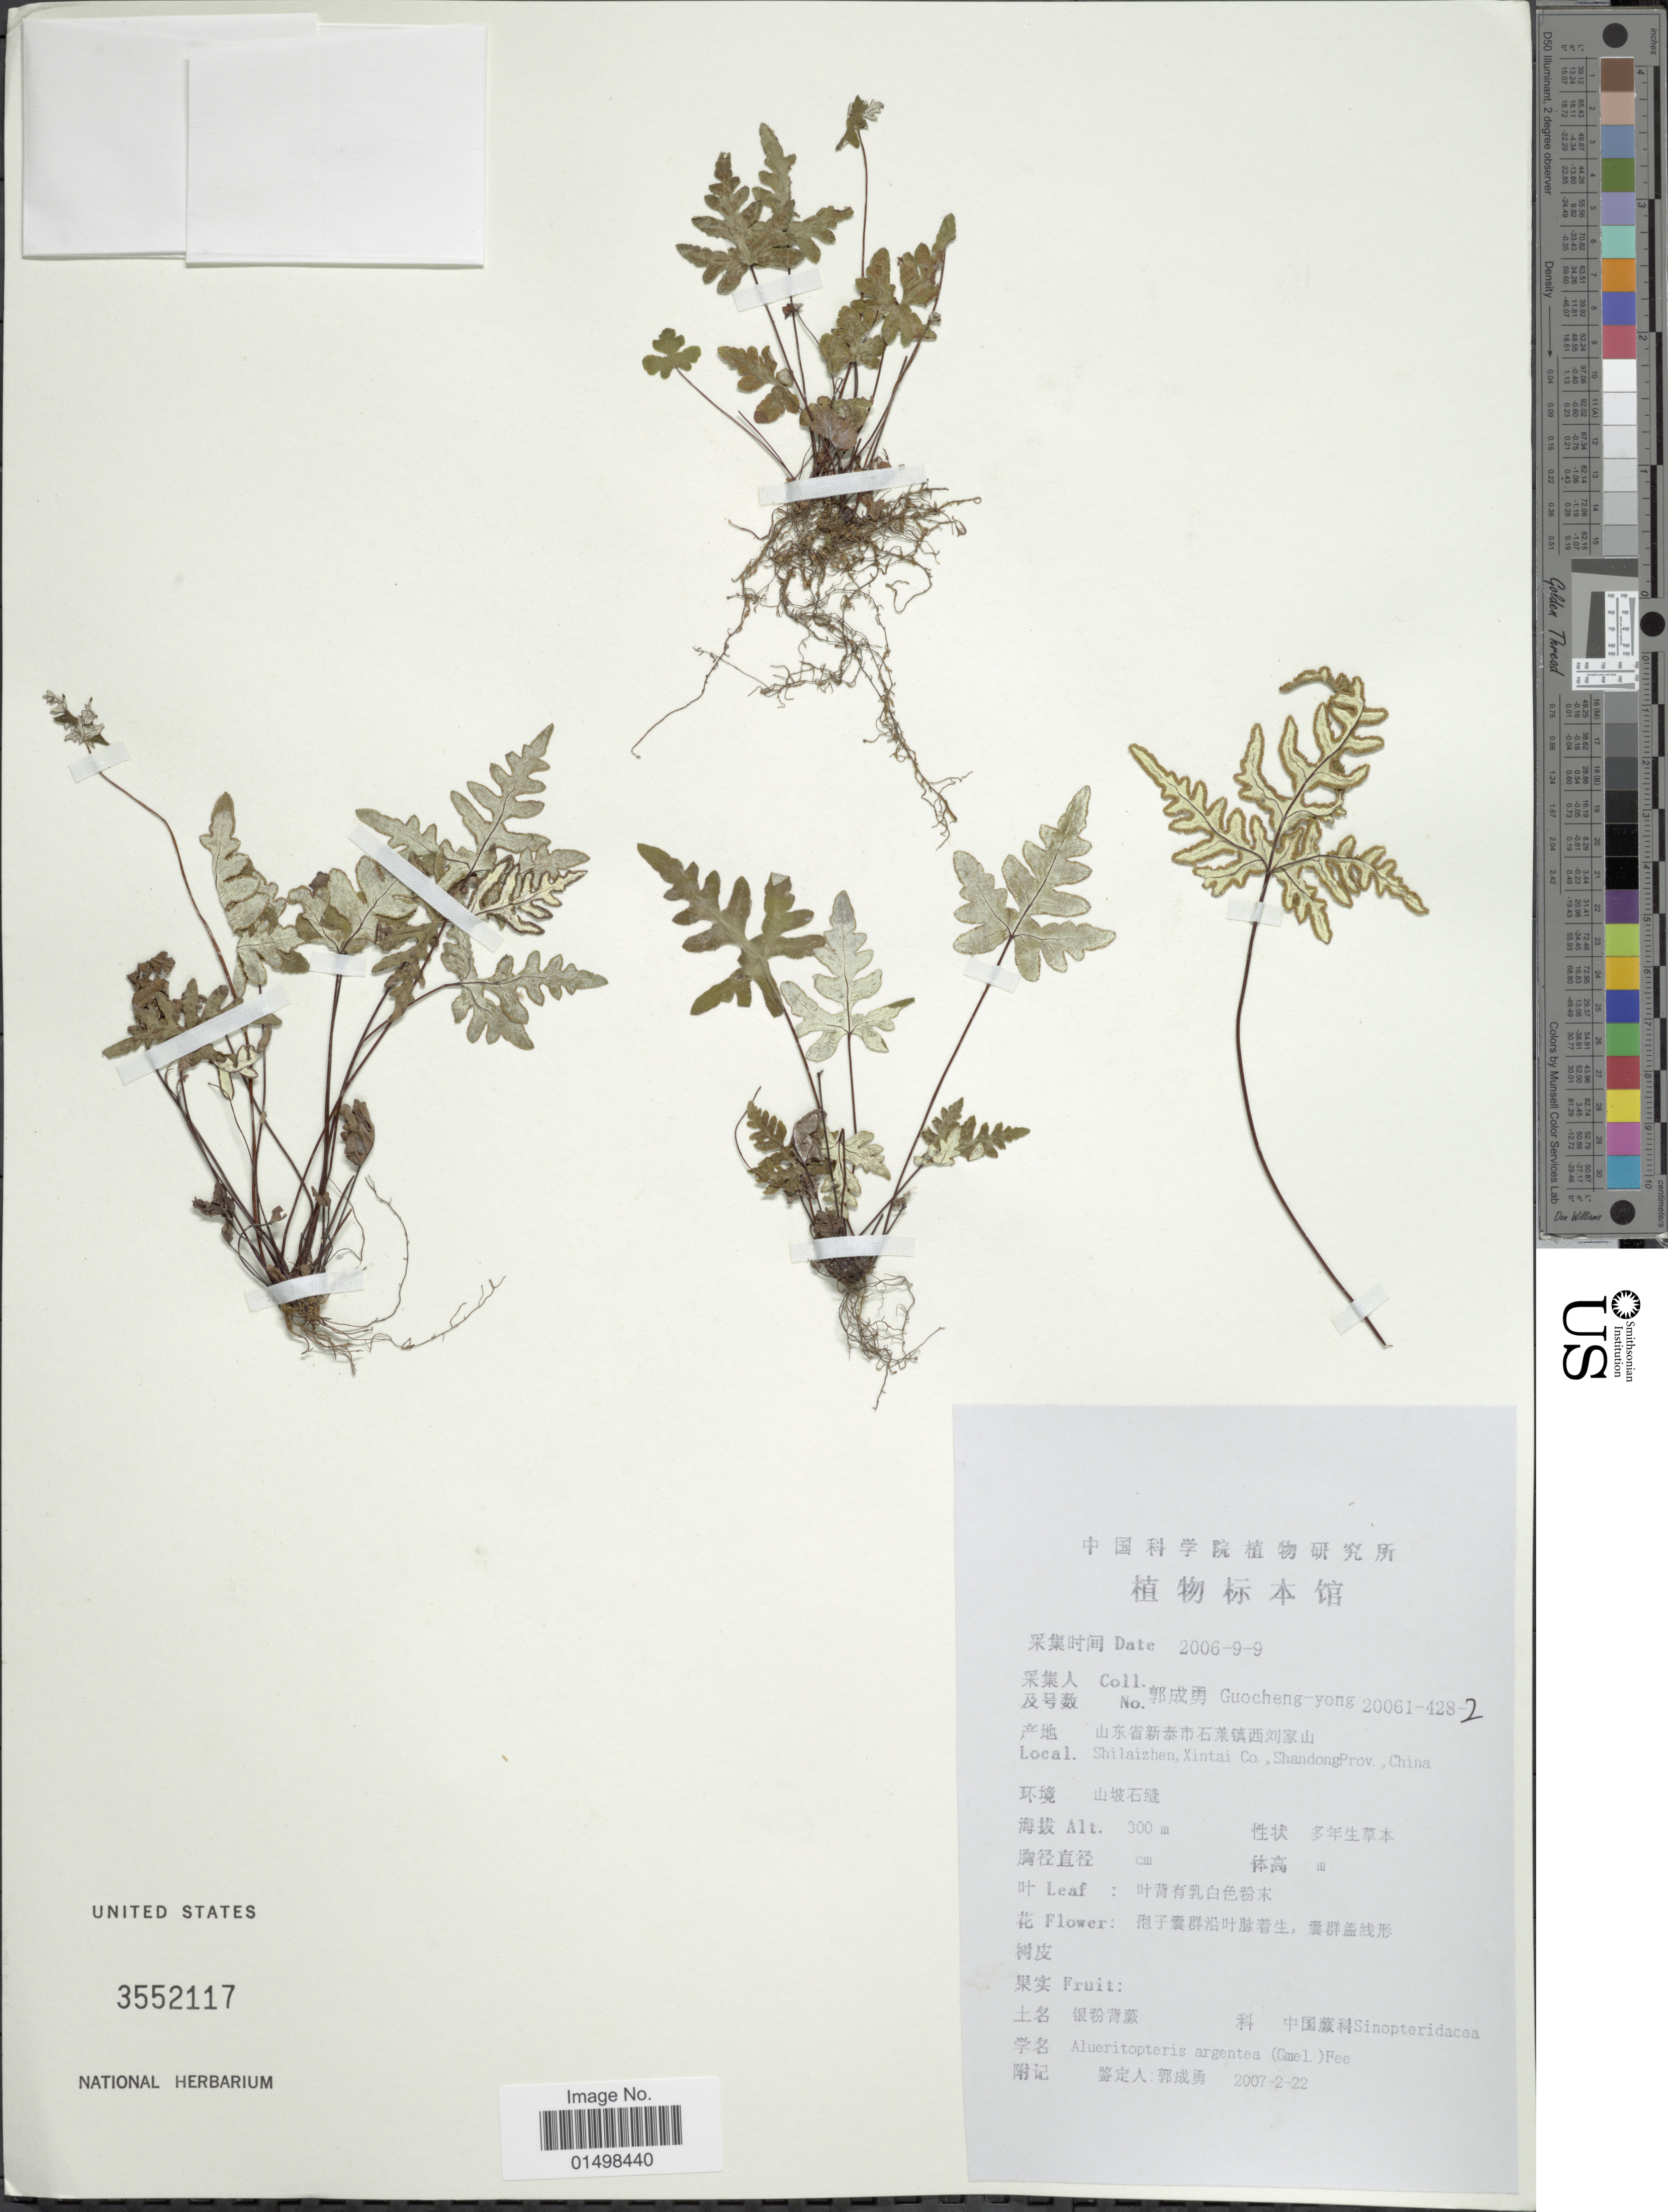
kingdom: Plantae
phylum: Tracheophyta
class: Polypodiopsida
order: Polypodiales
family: Pteridaceae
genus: Aleuritopteris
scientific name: Aleuritopteris argentea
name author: (S.G. Gmel.) Fée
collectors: Guo cheng-yong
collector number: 20061-428-2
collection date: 2006-09-09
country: China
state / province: Shandong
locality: Shilaizhen, Xintai Co., ShandongProv., China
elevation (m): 300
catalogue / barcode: US 3552117